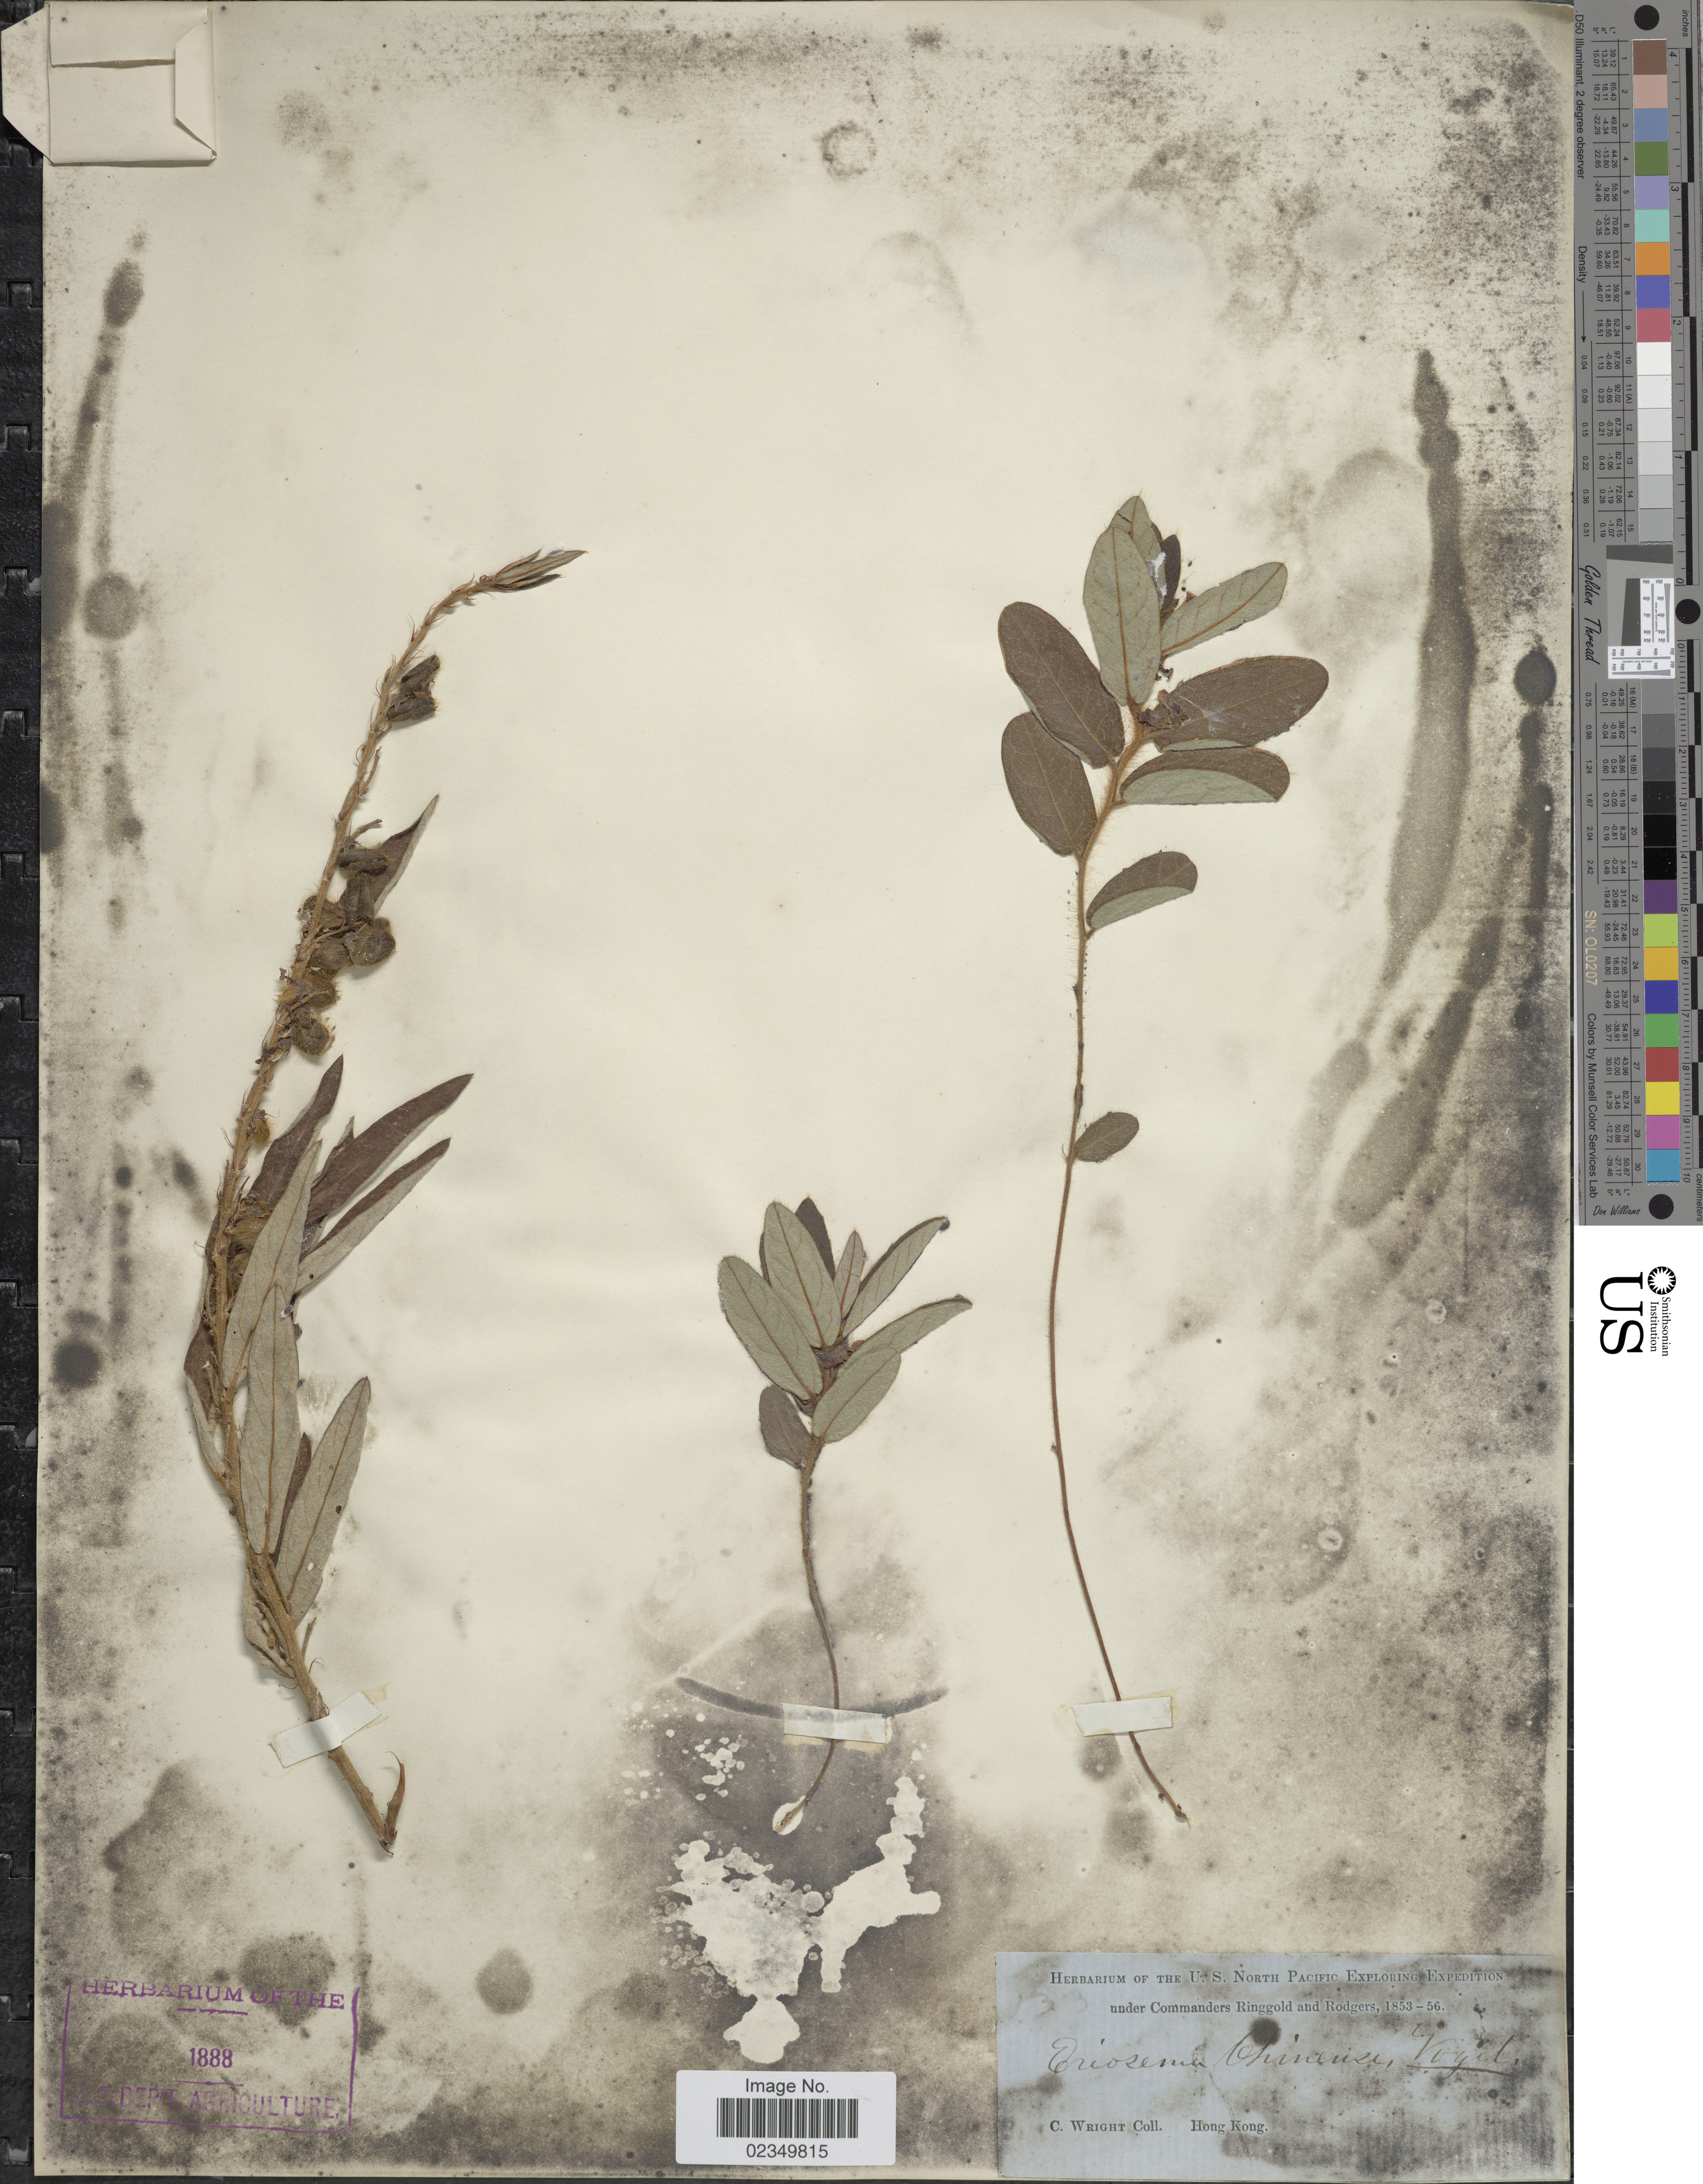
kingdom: Plantae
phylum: Tracheophyta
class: Magnoliopsida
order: Fabales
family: Fabaceae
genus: Eriosema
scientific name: Eriosema chinense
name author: Vogel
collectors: C. Wright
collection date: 1853/1856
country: China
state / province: Hong Kong